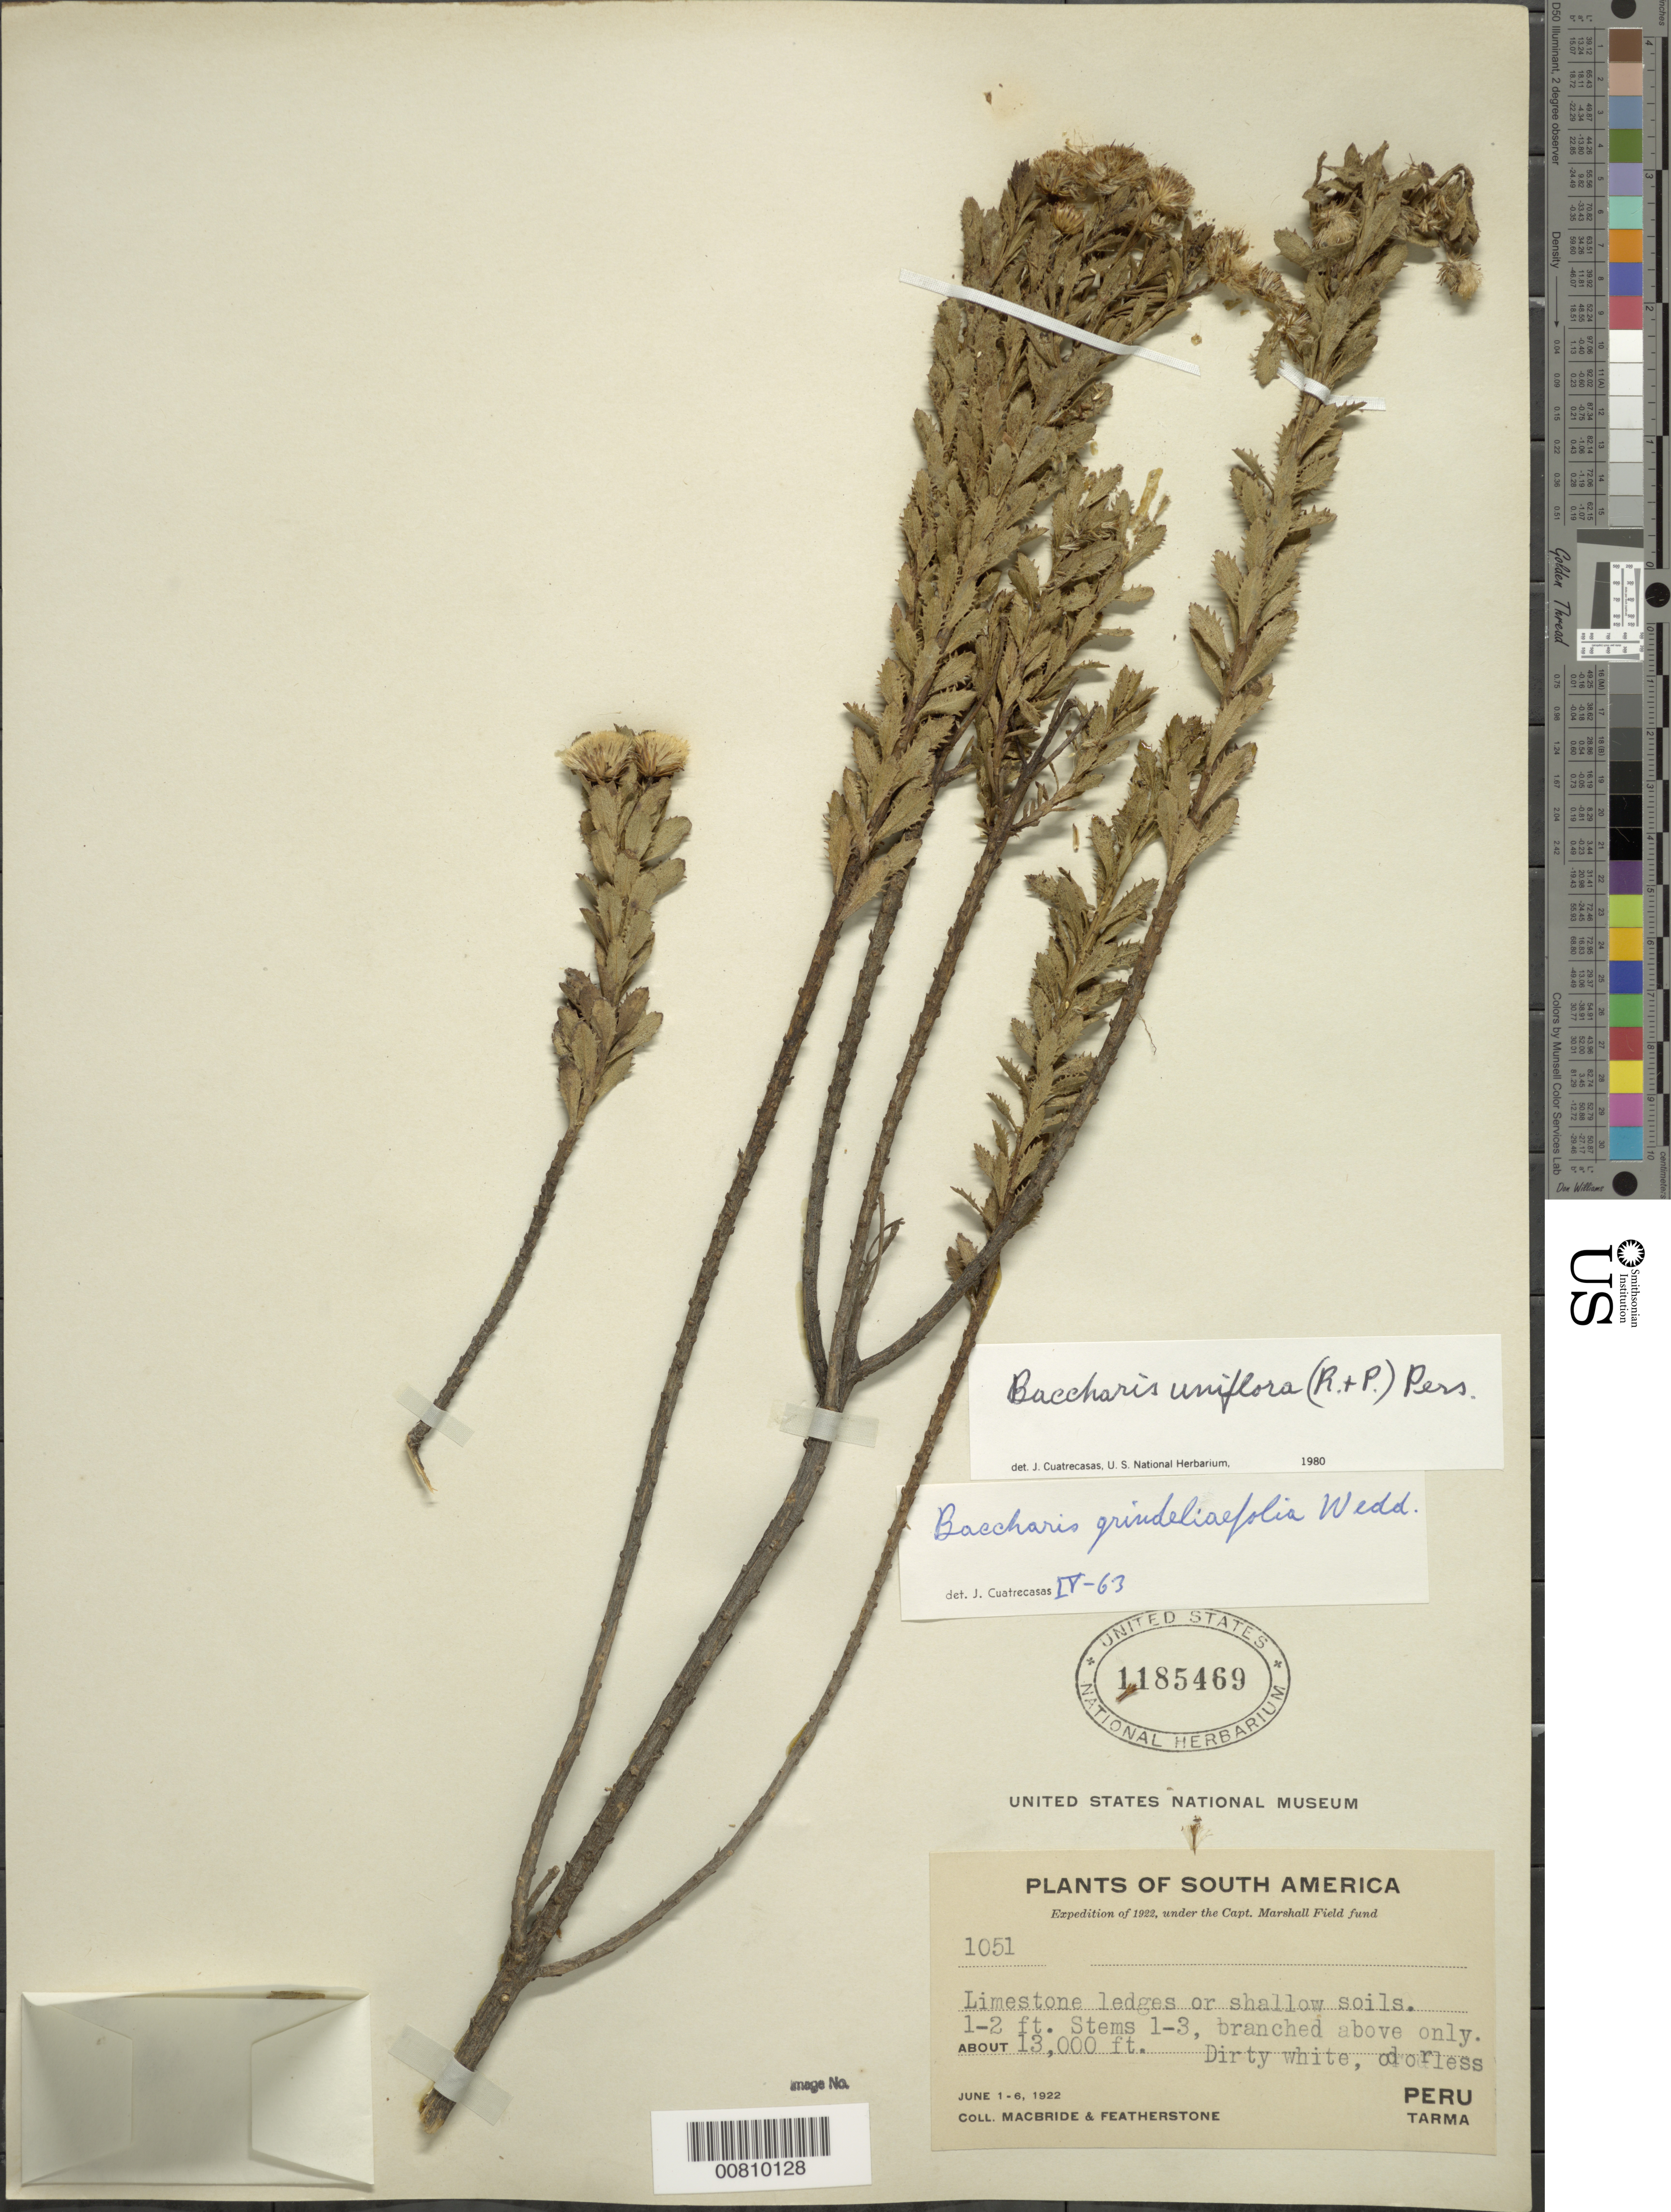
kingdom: Plantae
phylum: Tracheophyta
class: Magnoliopsida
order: Asterales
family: Asteraceae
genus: Baccharis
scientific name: Baccharis uniflora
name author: Pers.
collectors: J. F. Macbride et al.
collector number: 1051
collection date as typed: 1 Jun 1922 to 6 Jun 1922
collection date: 1922-06-01/1922-06-06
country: Peru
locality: Tarma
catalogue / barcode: US 1185469